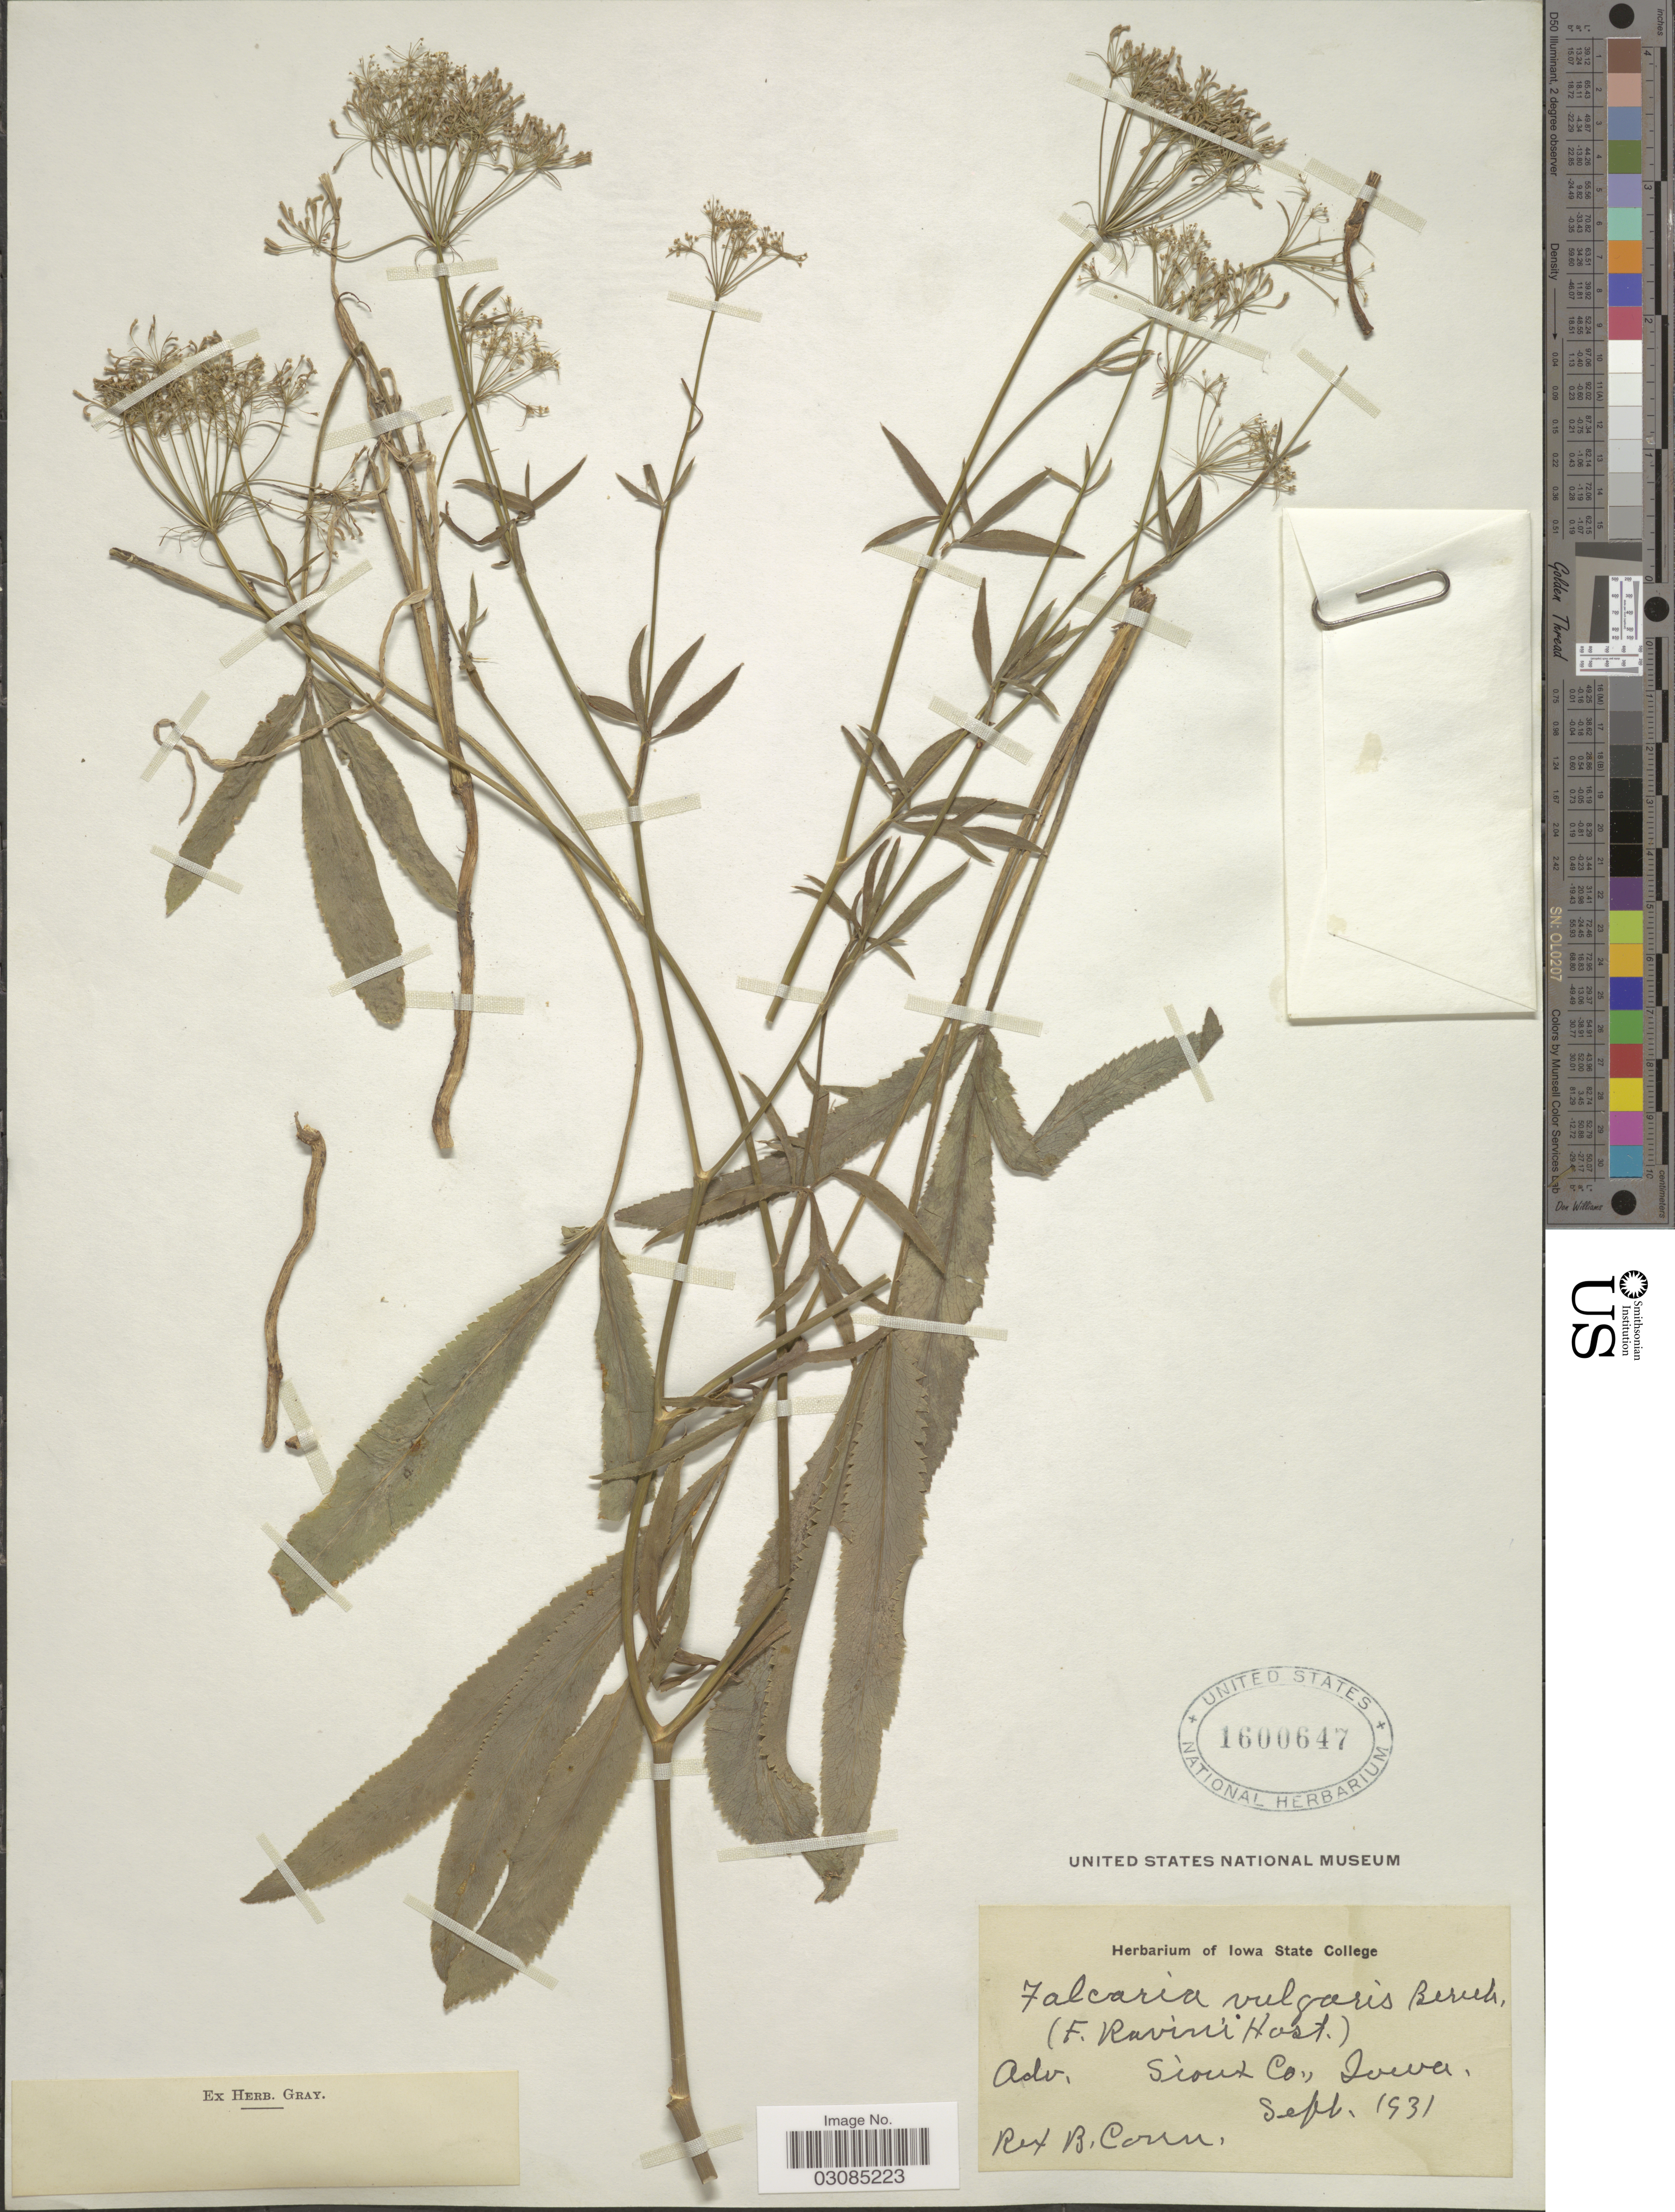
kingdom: Plantae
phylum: Tracheophyta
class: Magnoliopsida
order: Apiales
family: Apiaceae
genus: Falcaria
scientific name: Falcaria vulgaris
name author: Bernh.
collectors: R. Conn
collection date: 1931-09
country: United States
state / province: Iowa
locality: Sioux Co.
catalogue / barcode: US 1600647